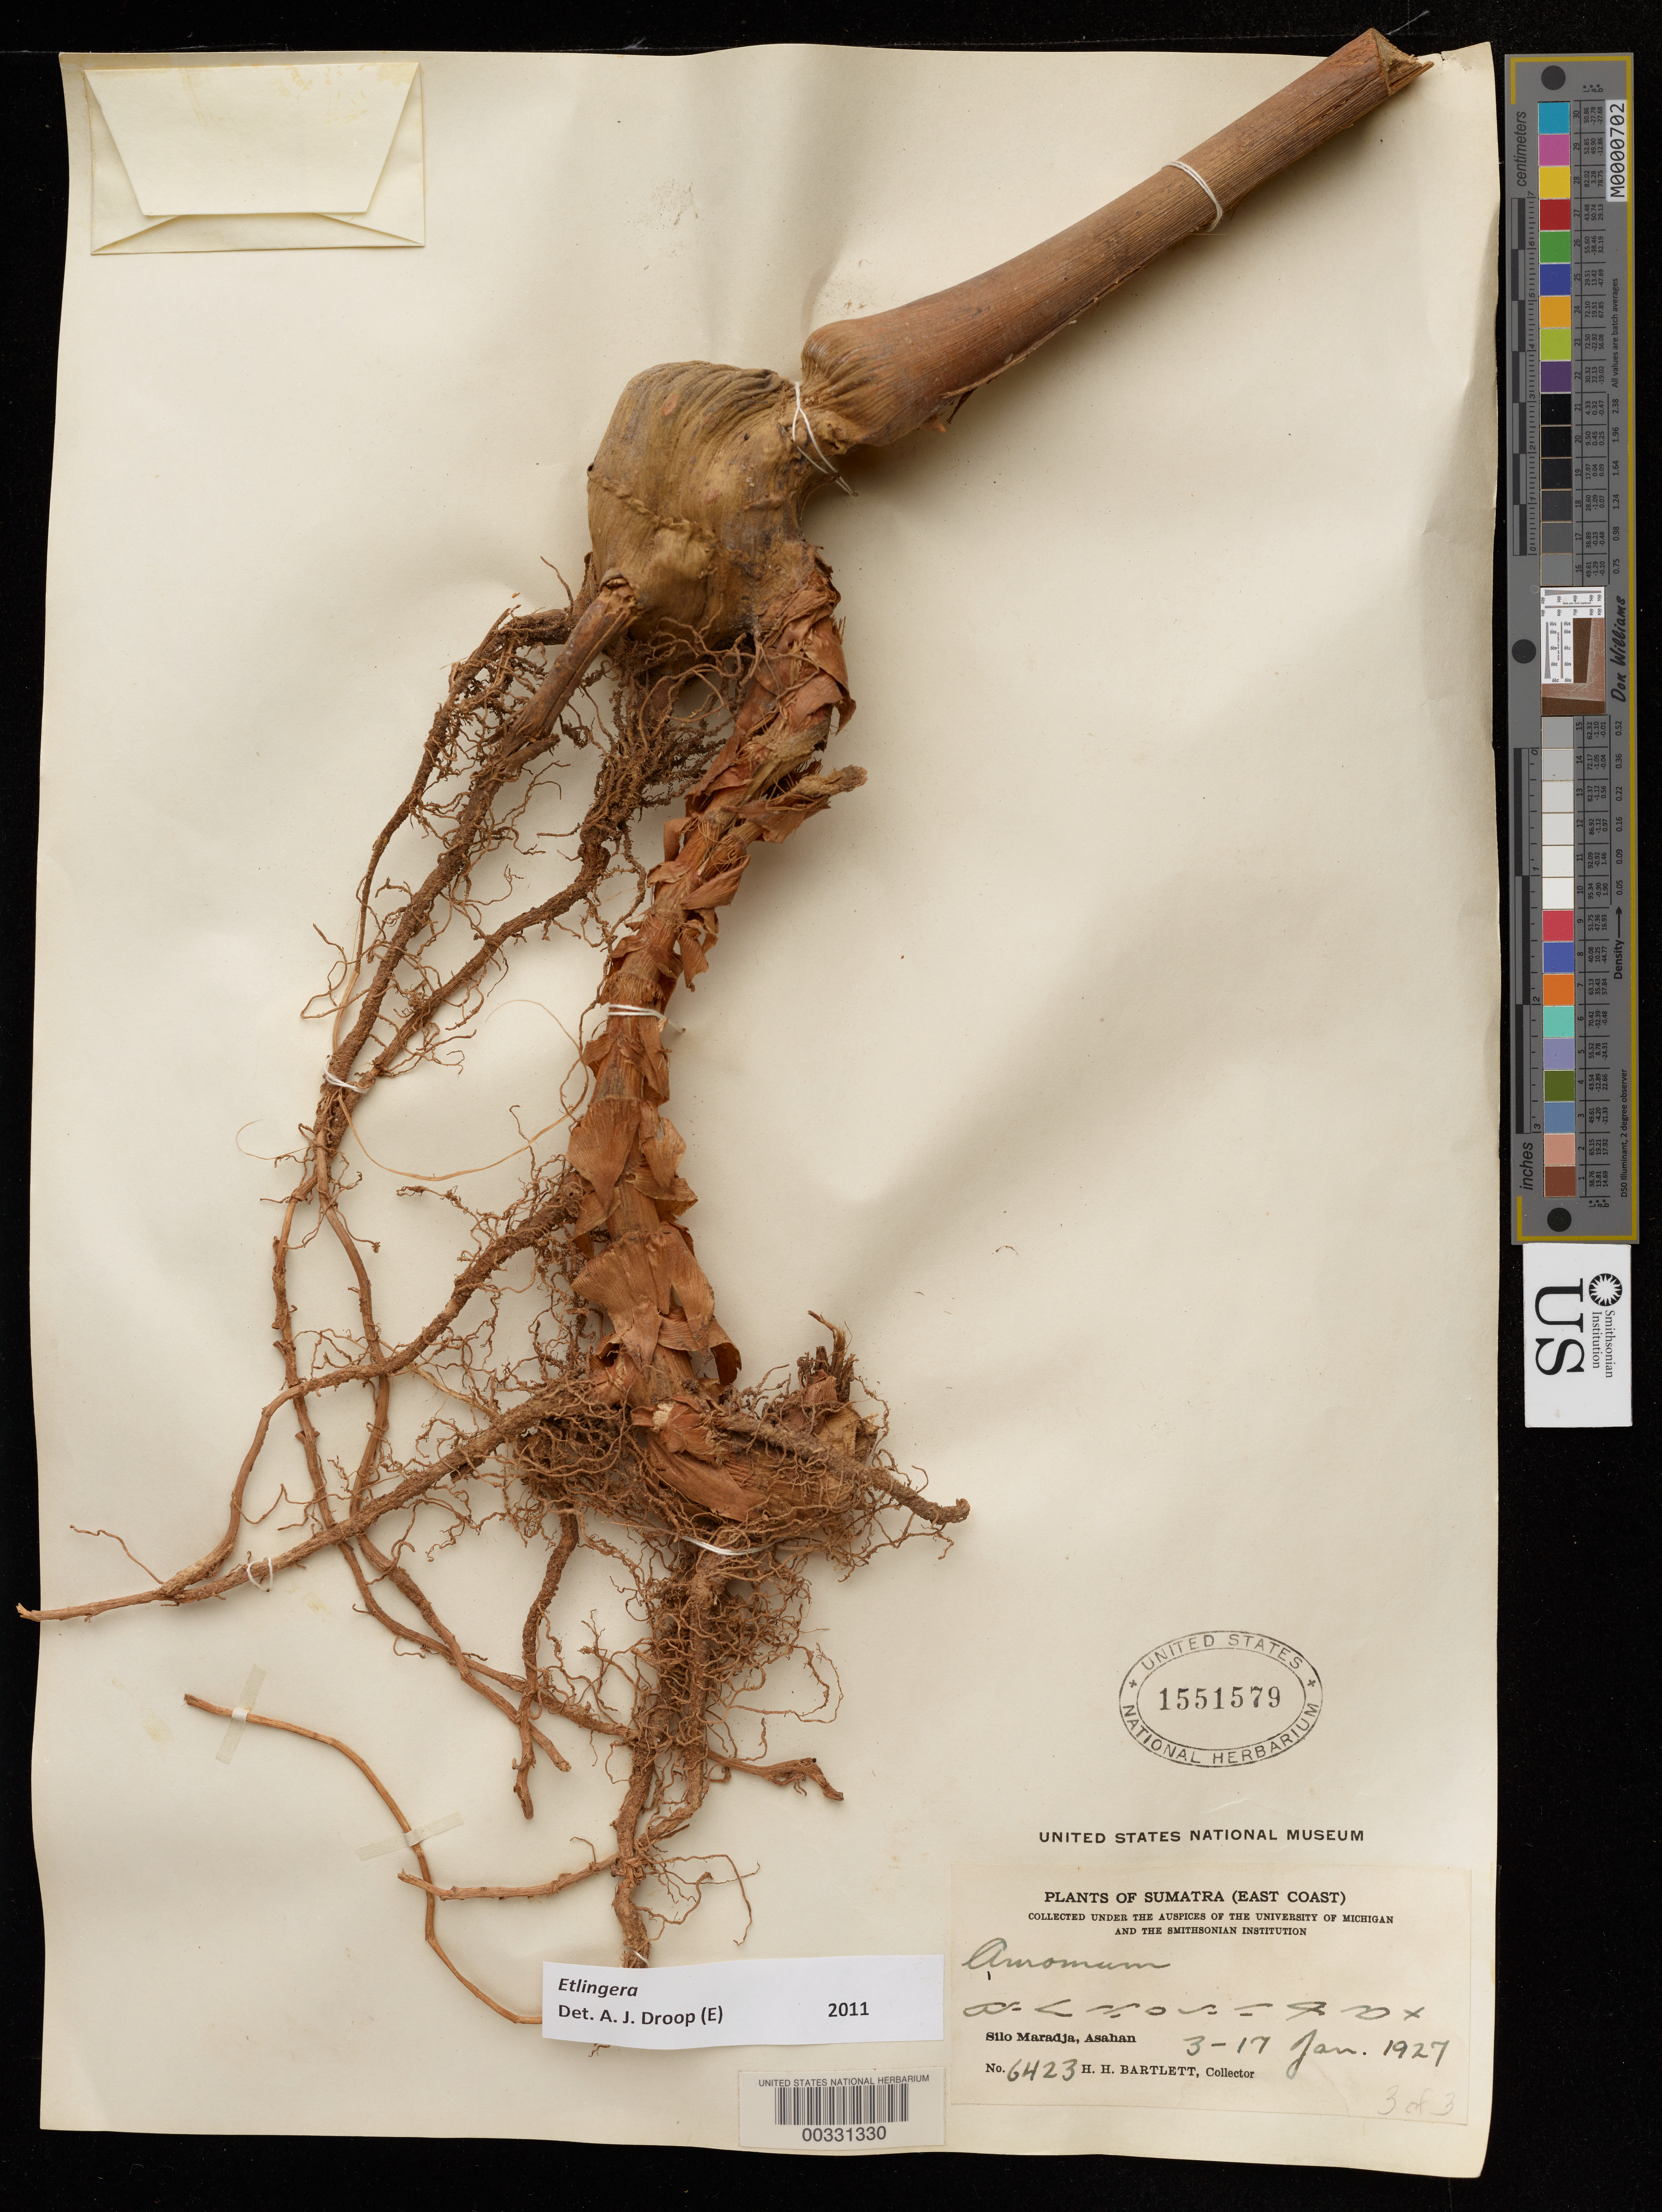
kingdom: Plantae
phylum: Tracheophyta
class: Liliopsida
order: Zingiberales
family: Zingiberaceae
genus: Etlingera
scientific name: Etlingera sp.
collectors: H. H. Bartlett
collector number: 6423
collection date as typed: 03 Jan 1927 to 17 Jan 1927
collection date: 1927-01-03/1927-01-17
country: Indonesia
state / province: Sumatra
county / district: Sumatera Utara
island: Sumatra I.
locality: Silo Maradja, Asahan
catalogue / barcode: US 1551579